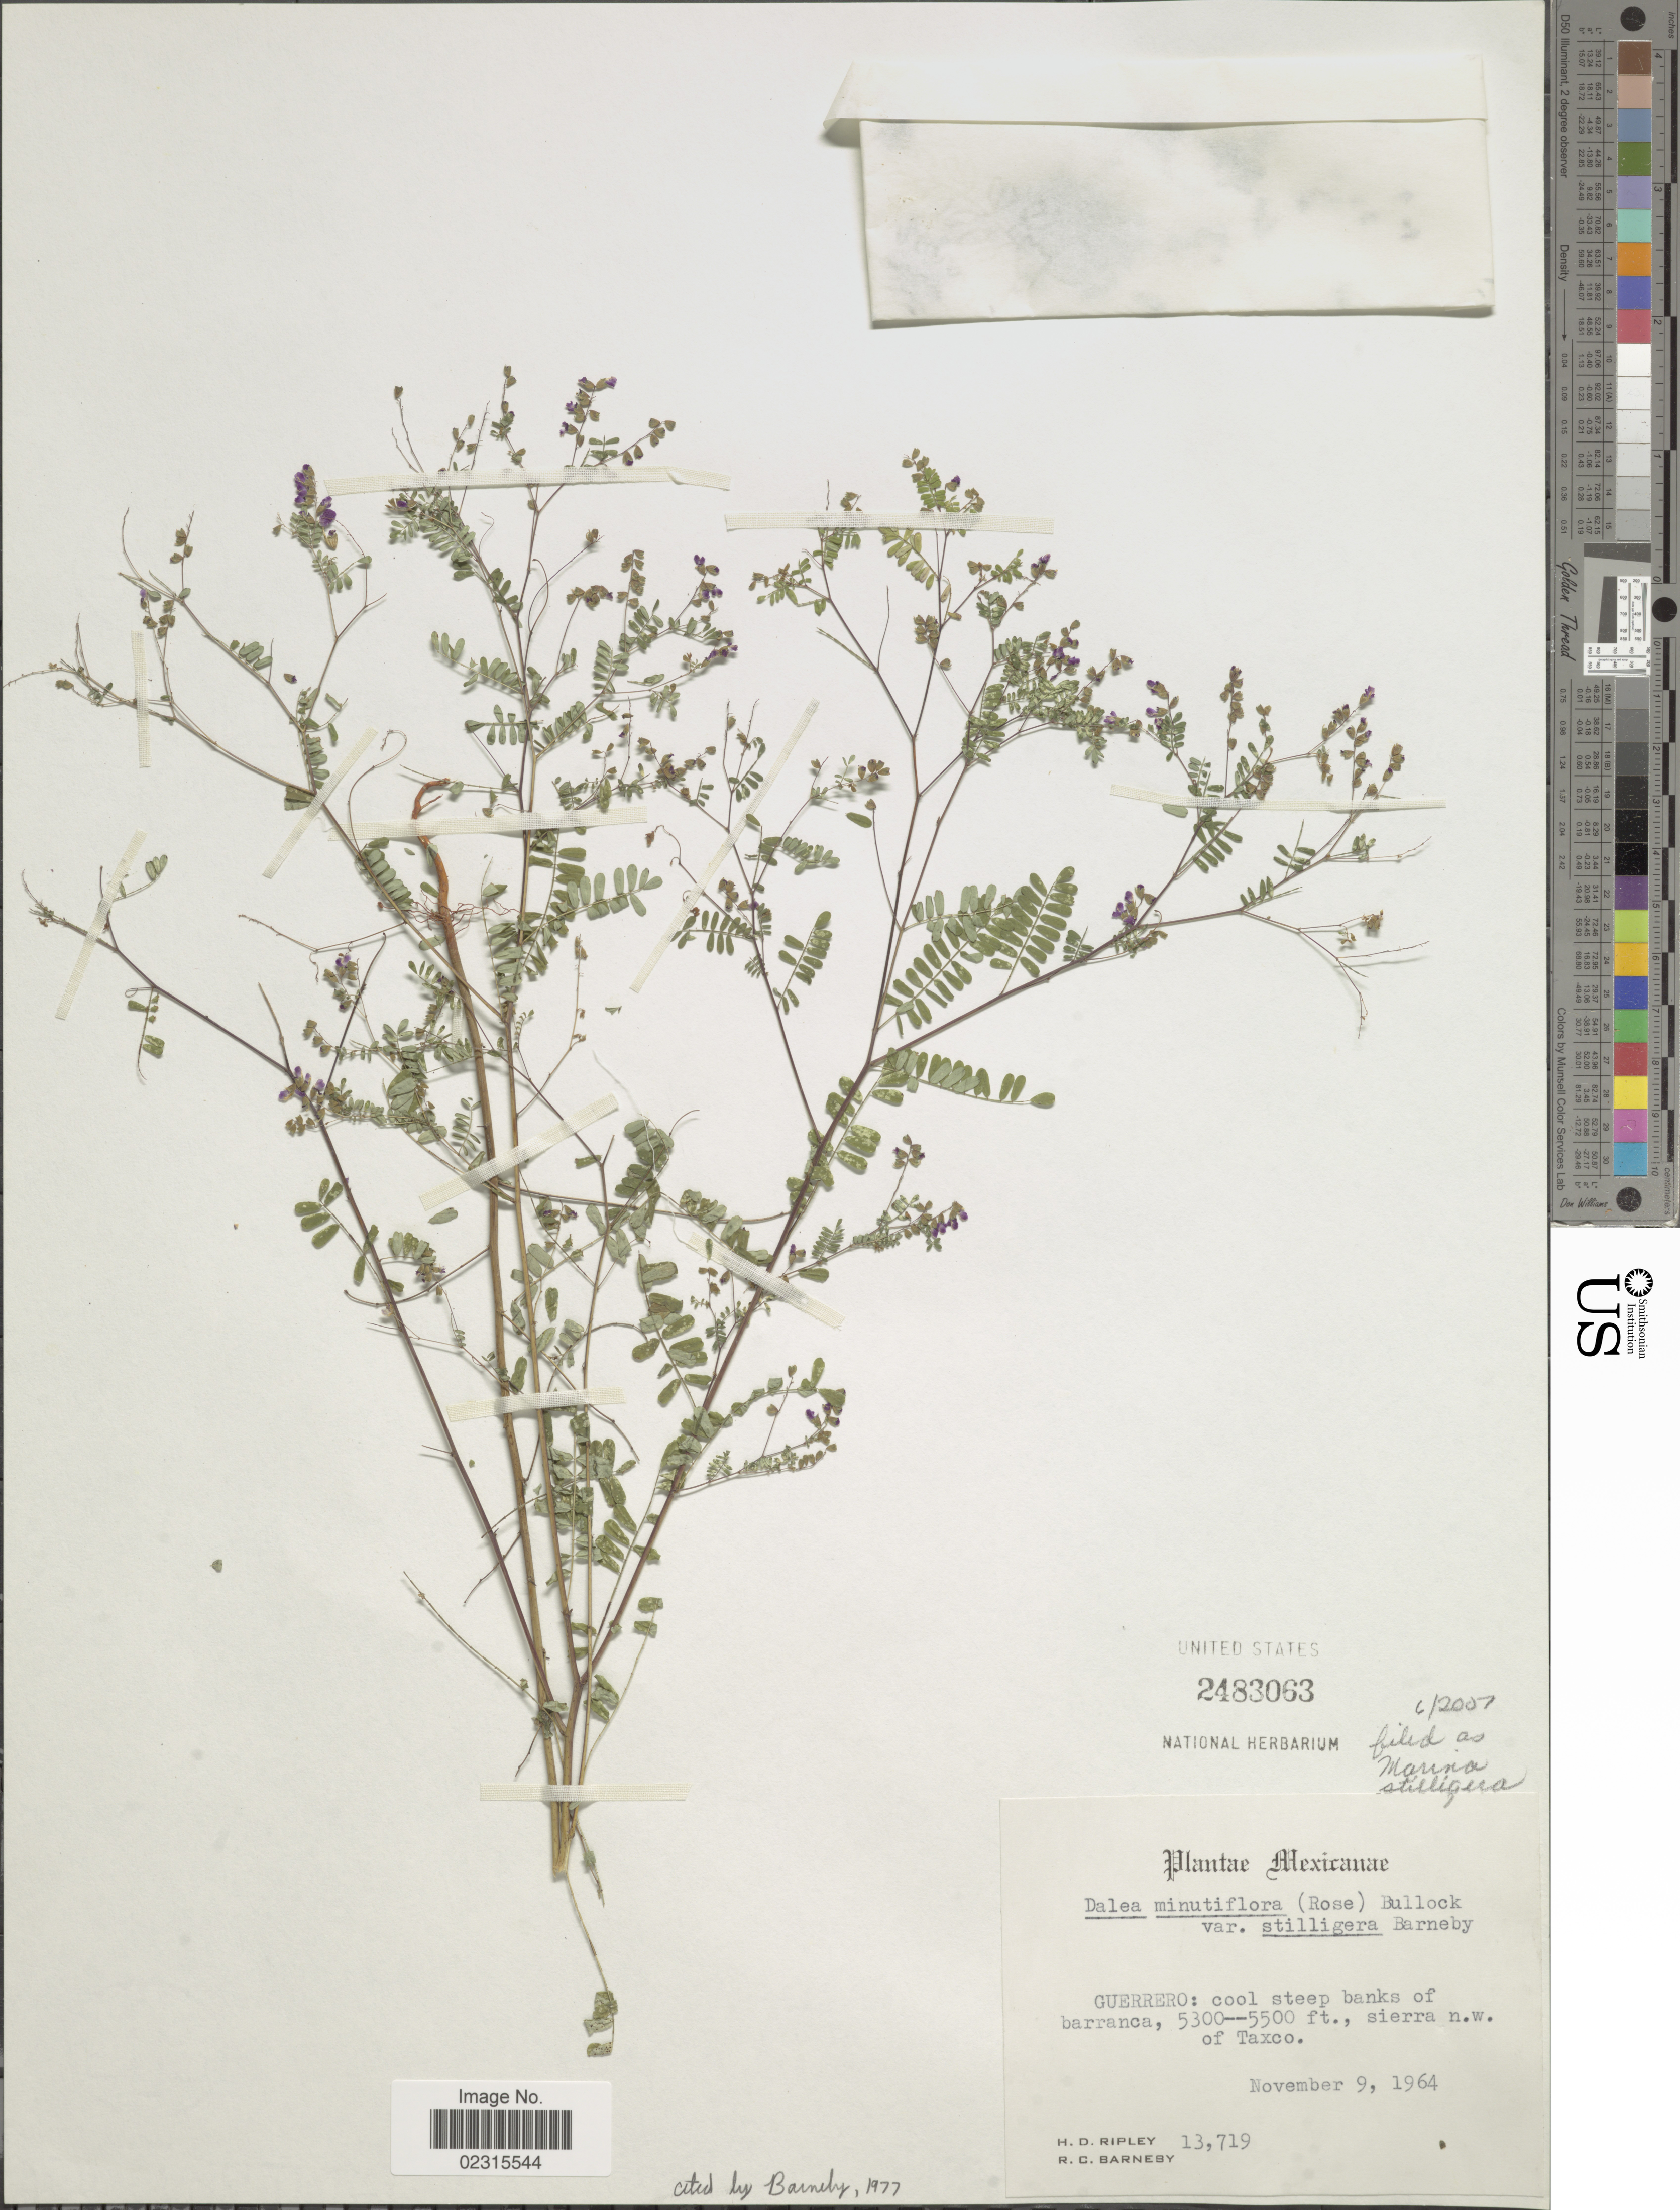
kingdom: Plantae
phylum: Tracheophyta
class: Magnoliopsida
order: Fabales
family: Fabaceae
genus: Marina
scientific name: Marina stilligera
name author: Barneby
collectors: H. Ripley & R. C. Barneby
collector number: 13719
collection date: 1964-11-09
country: Mexico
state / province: Guerrero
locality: Sierra n.w. of Taxco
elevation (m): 1615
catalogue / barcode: US 2483063